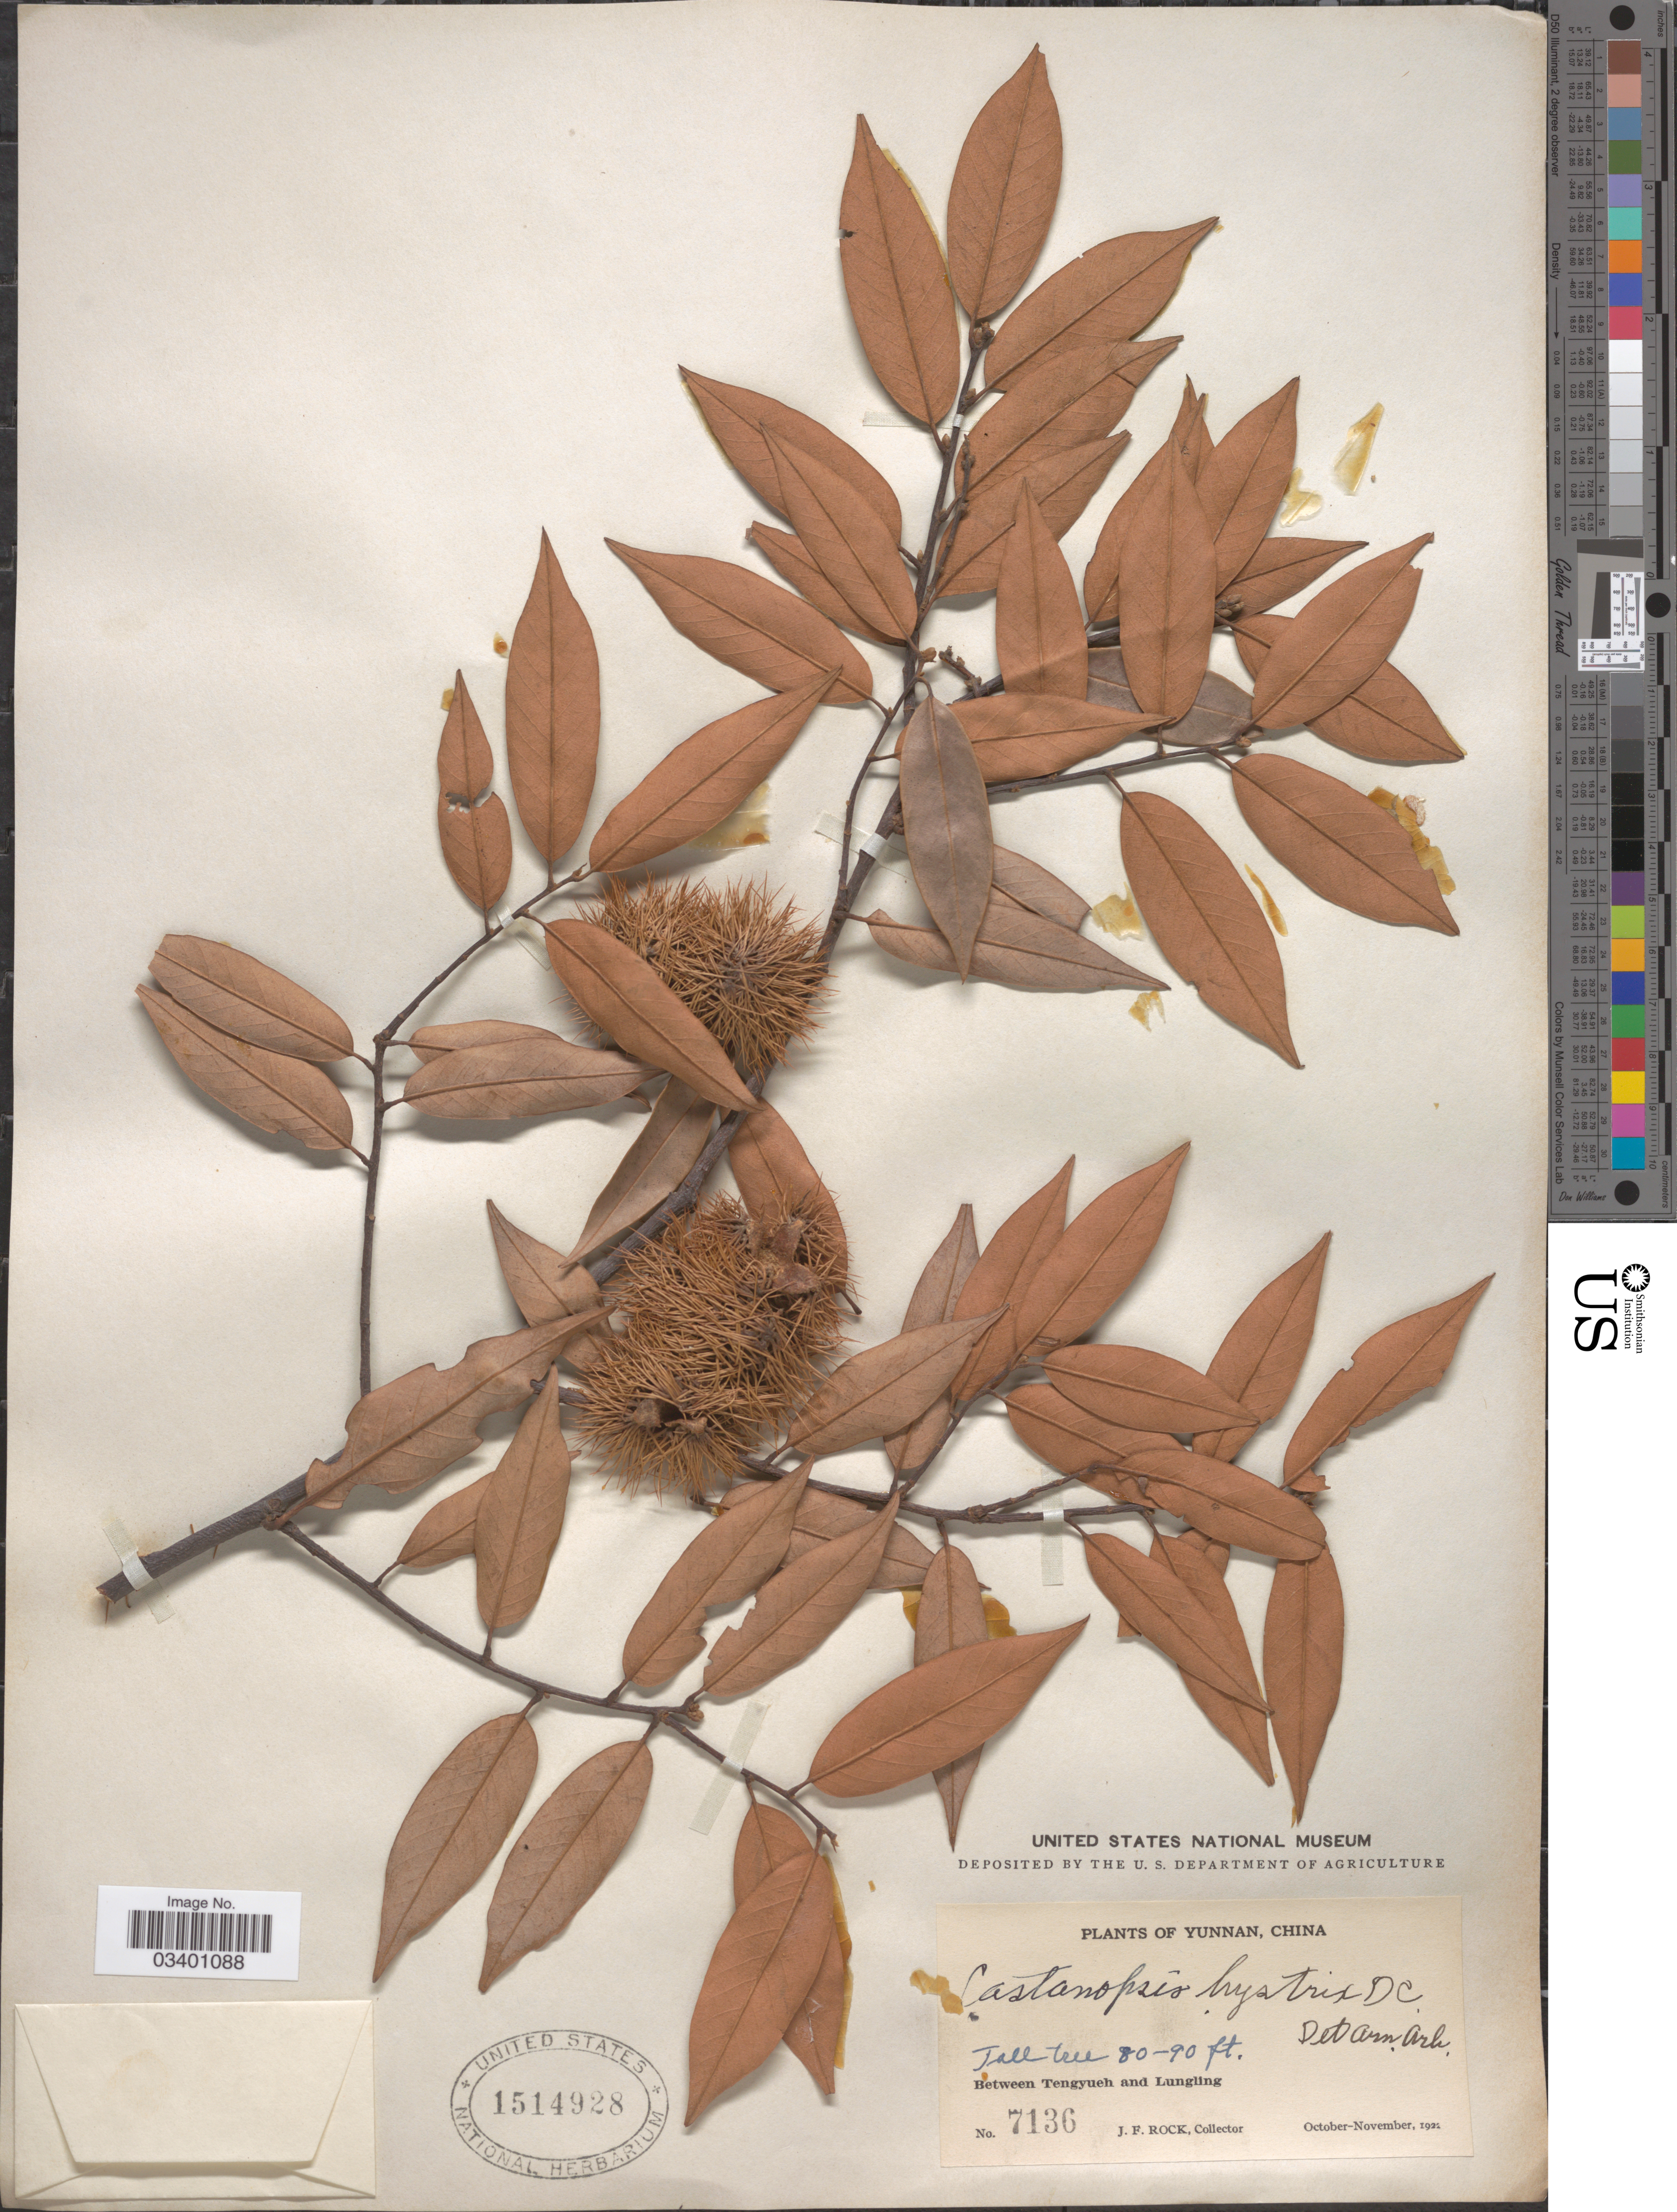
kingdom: Plantae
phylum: Tracheophyta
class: Magnoliopsida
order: Fagales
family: Fagaceae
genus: Castanopsis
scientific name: Castanopsis hystrix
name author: Hook. f. & Thomson ex A. DC.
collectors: J. Rock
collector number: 7136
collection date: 1922-10/1922-11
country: China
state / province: Yunnan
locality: Between Tengyueh and Lungling.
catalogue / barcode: US 1514928